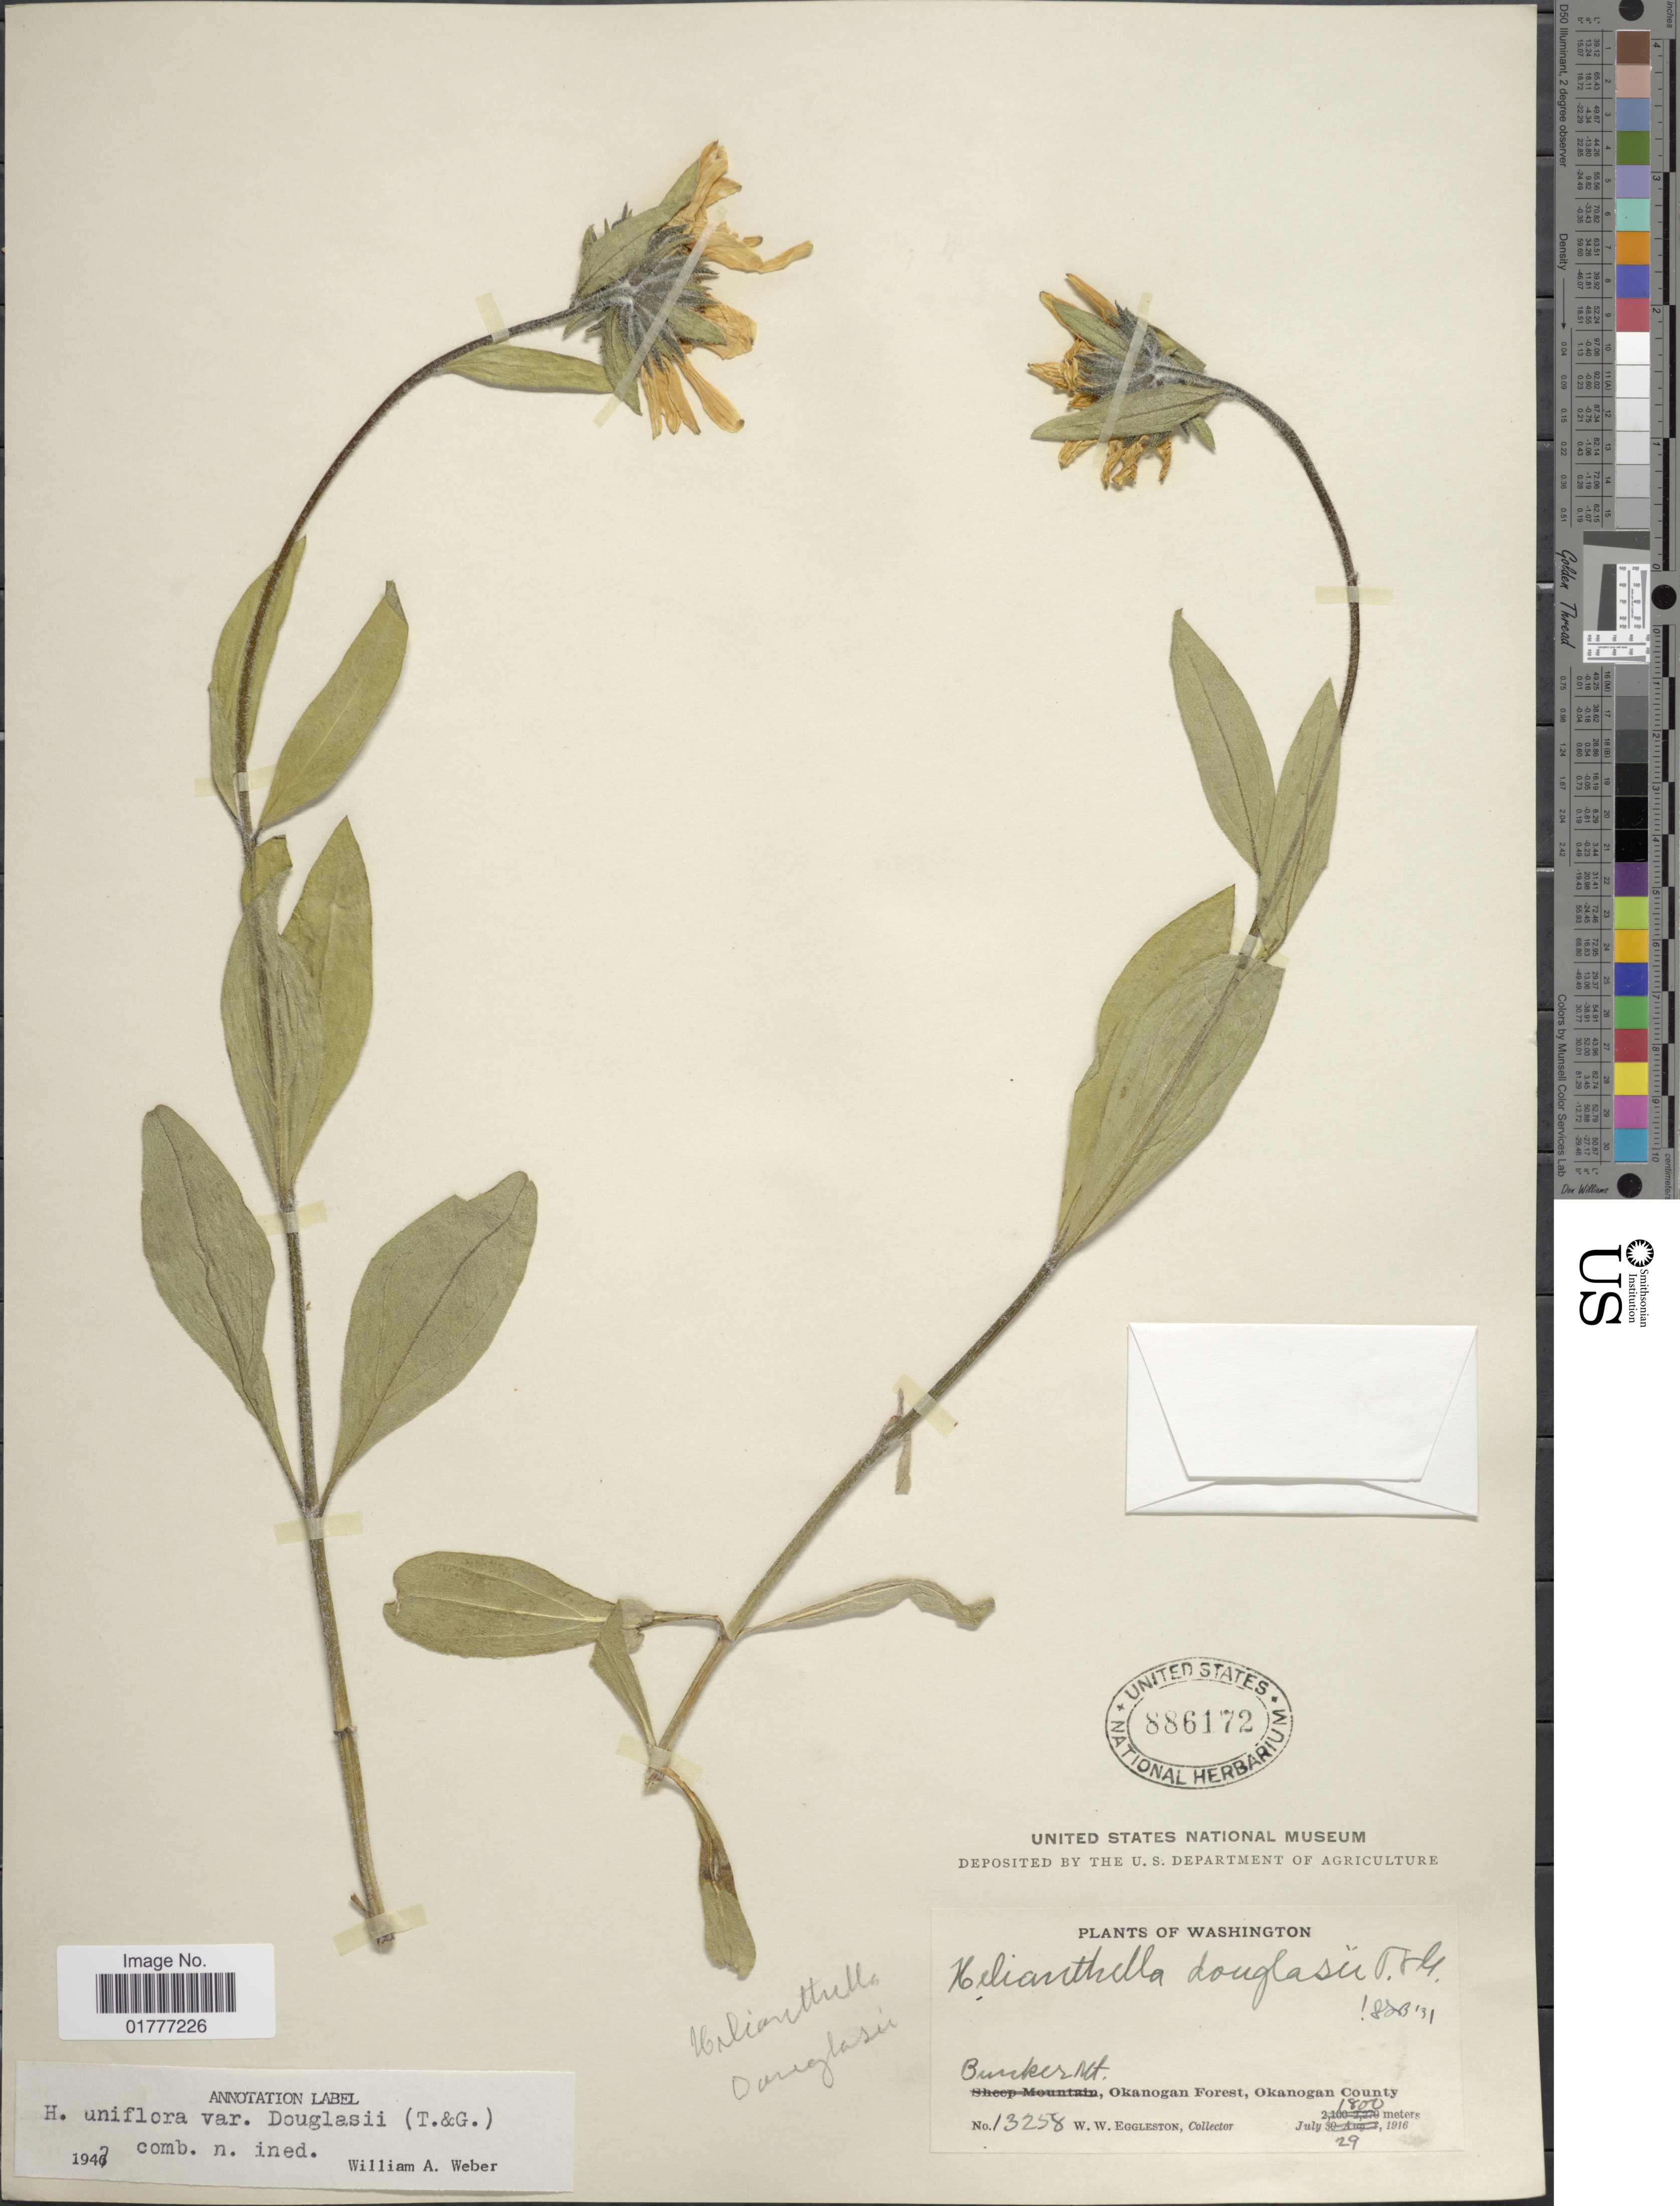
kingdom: Plantae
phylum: Tracheophyta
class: Magnoliopsida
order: Asterales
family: Asteraceae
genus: Helianthella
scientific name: Helianthella douglasii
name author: Torr. & A. Gray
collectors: W. W. Eggleston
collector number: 13258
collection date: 1916-07-29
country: United States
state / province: Washington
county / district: Okanogan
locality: Bunker Mt., Okanogan Forest, Okanogan County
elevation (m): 1800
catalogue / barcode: US 886172